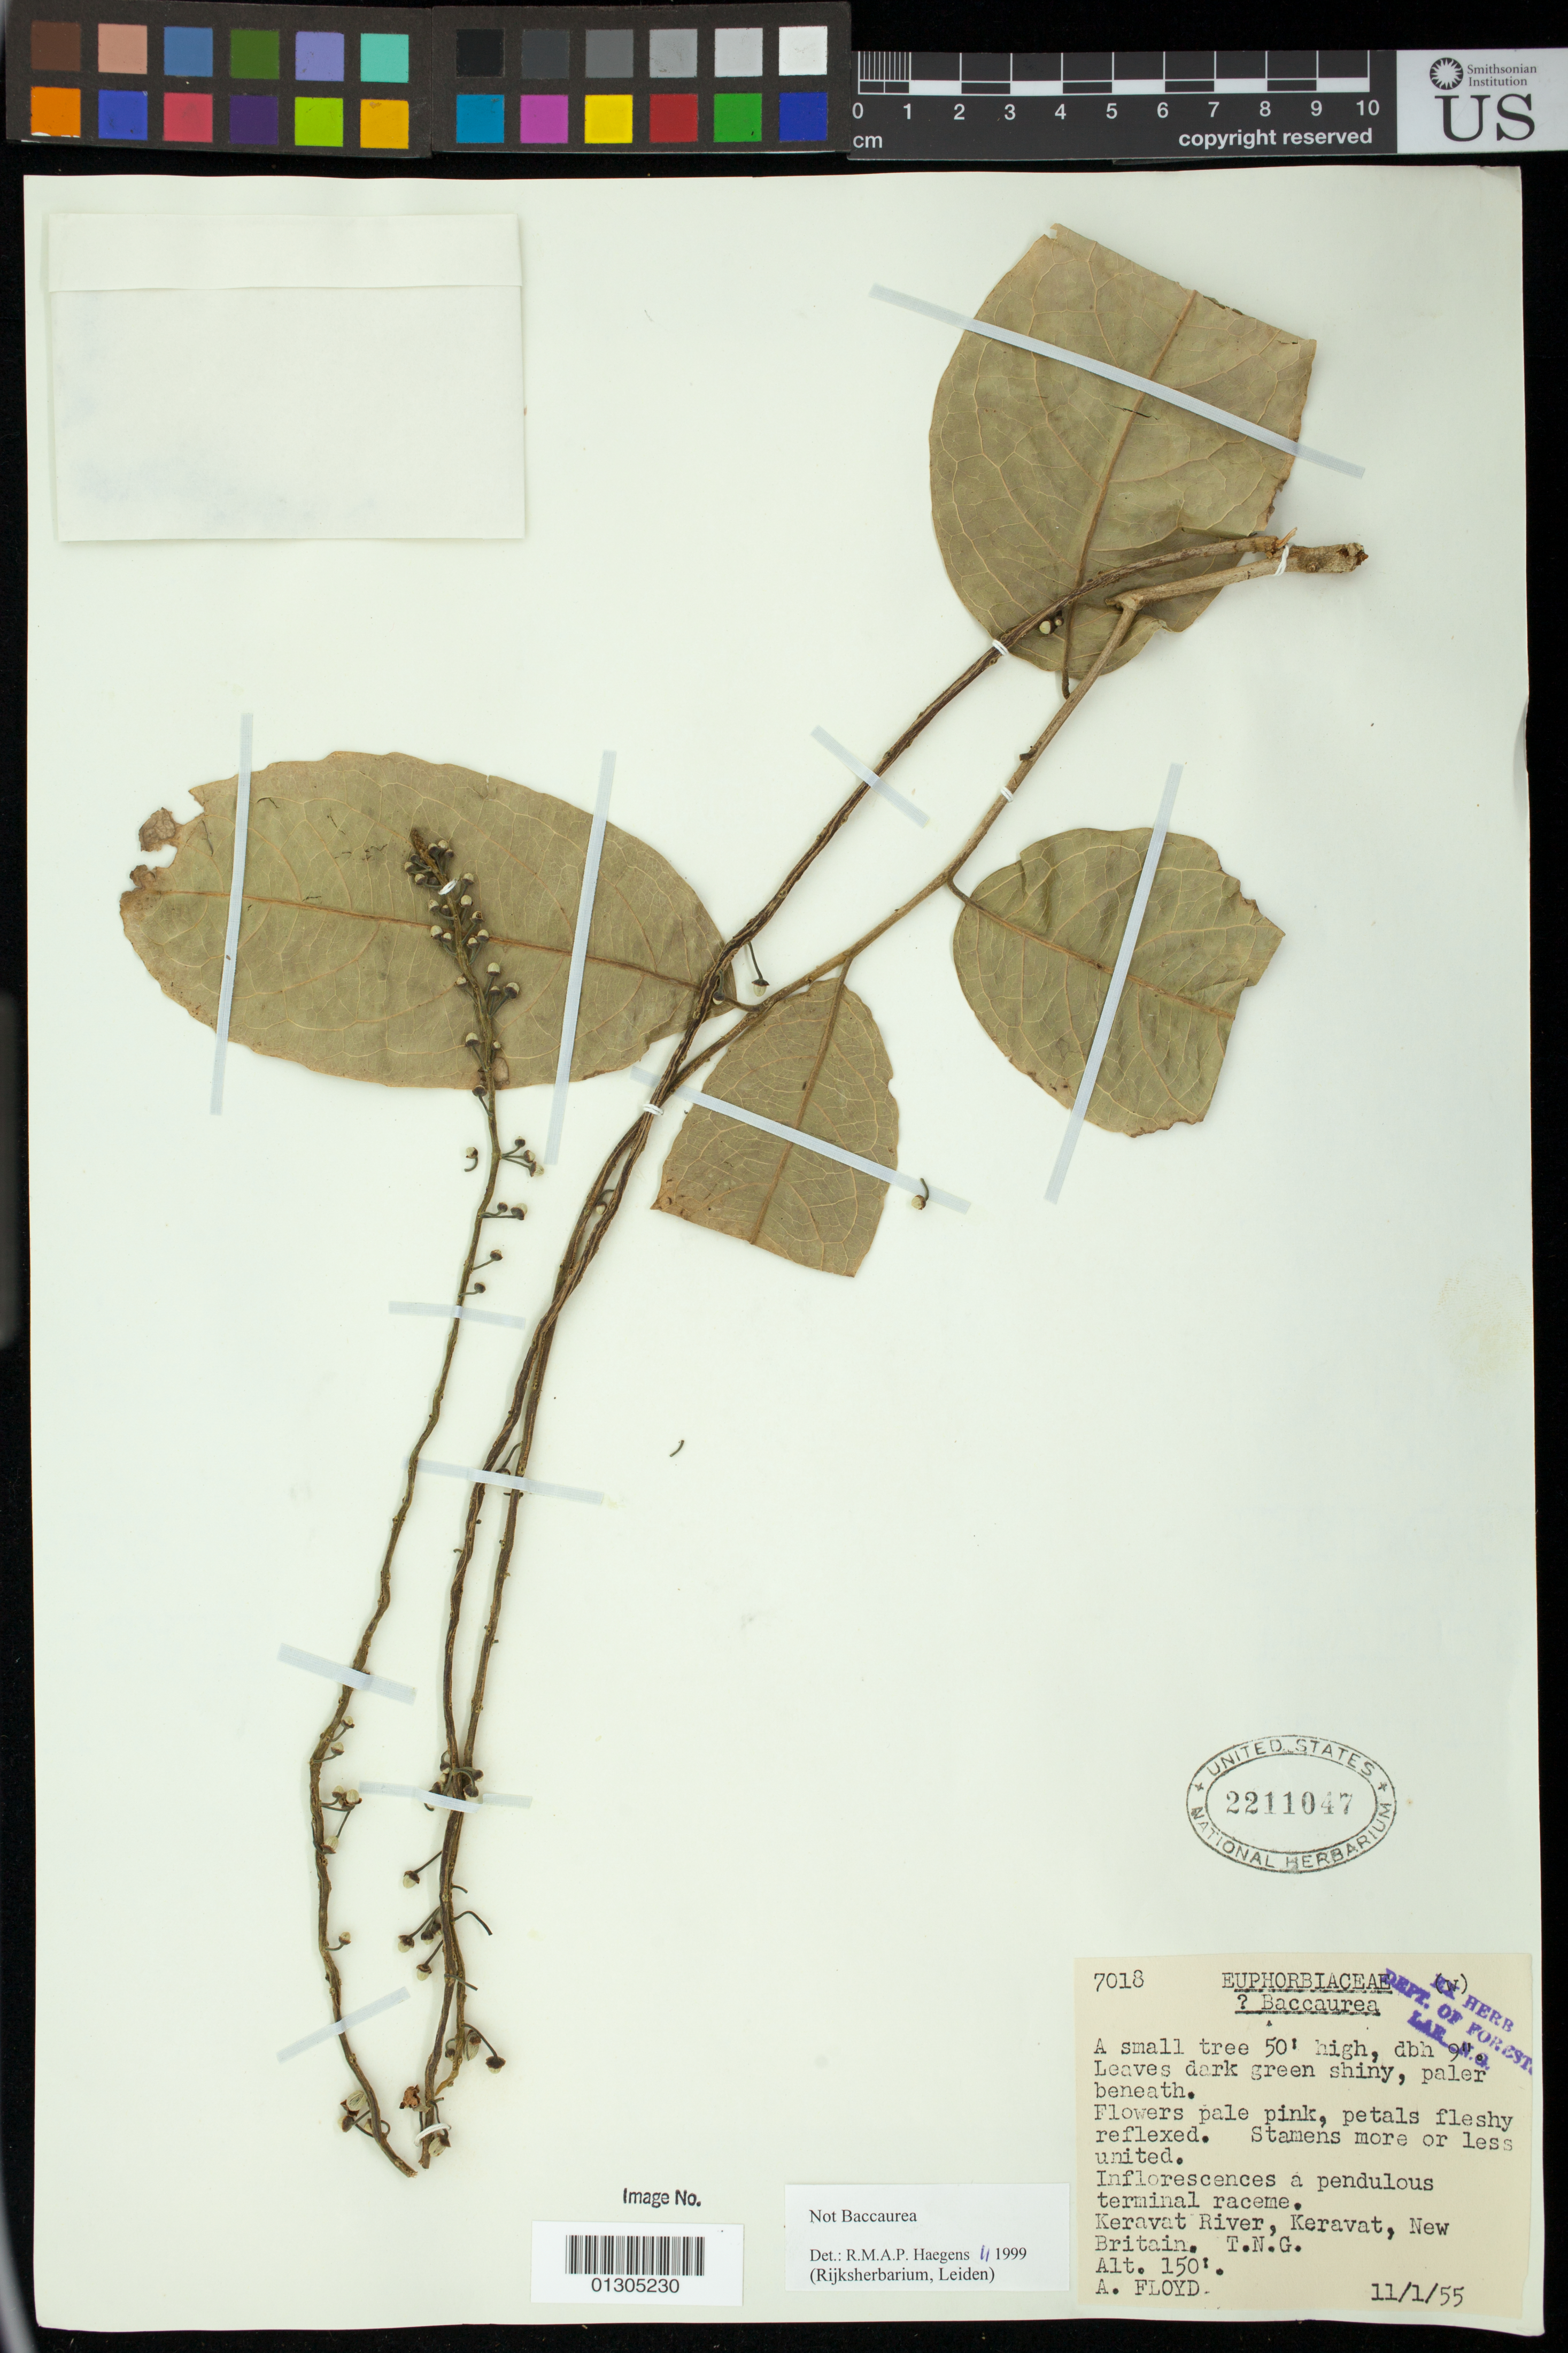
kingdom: Plantae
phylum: Tracheophyta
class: Magnoliopsida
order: Malpighiales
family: Euphorbiaceae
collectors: A. Floyd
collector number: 7018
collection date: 1955-01-11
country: Papua New Guinea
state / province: East New Britain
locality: Keravat River, Keravat, New Britain.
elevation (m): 46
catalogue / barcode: US 2211047